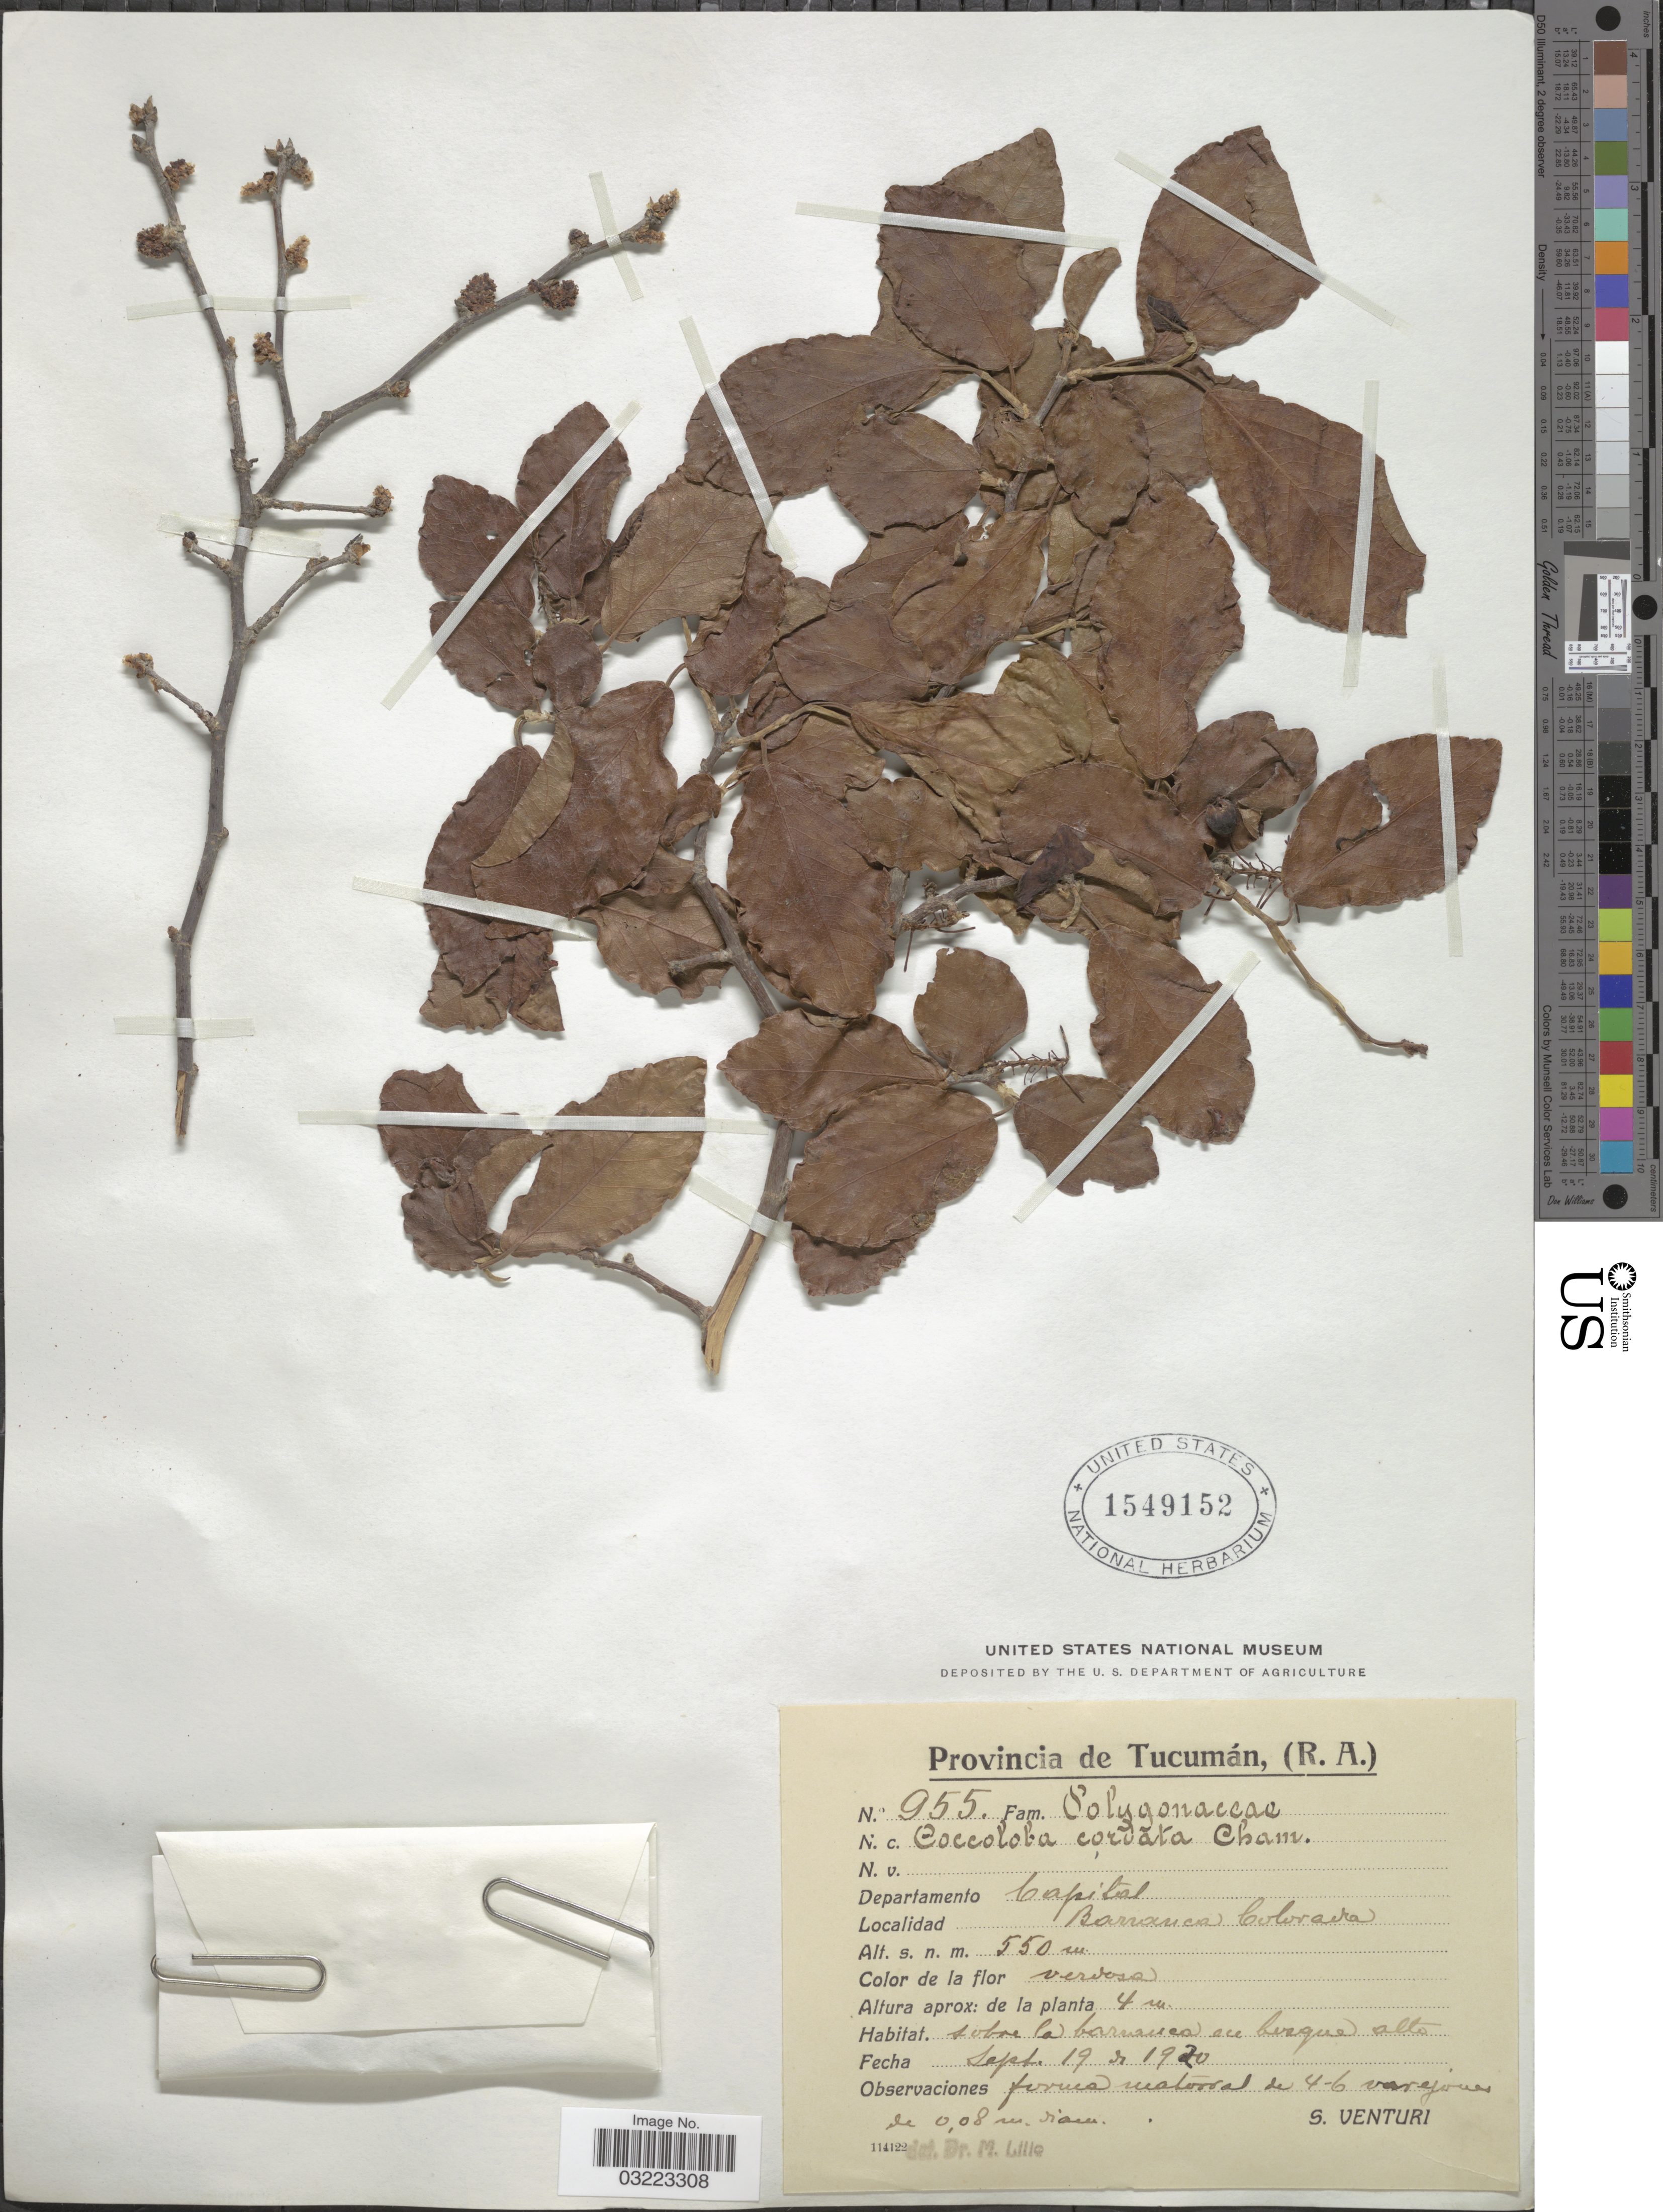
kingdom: Plantae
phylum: Tracheophyta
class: Magnoliopsida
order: Caryophyllales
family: Polygonaceae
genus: Coccoloba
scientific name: Coccoloba cordata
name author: Cham.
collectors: S. Venturi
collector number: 955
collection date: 1920-09-19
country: Argentina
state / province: Tucuman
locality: Departamento Capital. Barranca Colorada.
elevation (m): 550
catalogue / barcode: US 1549152